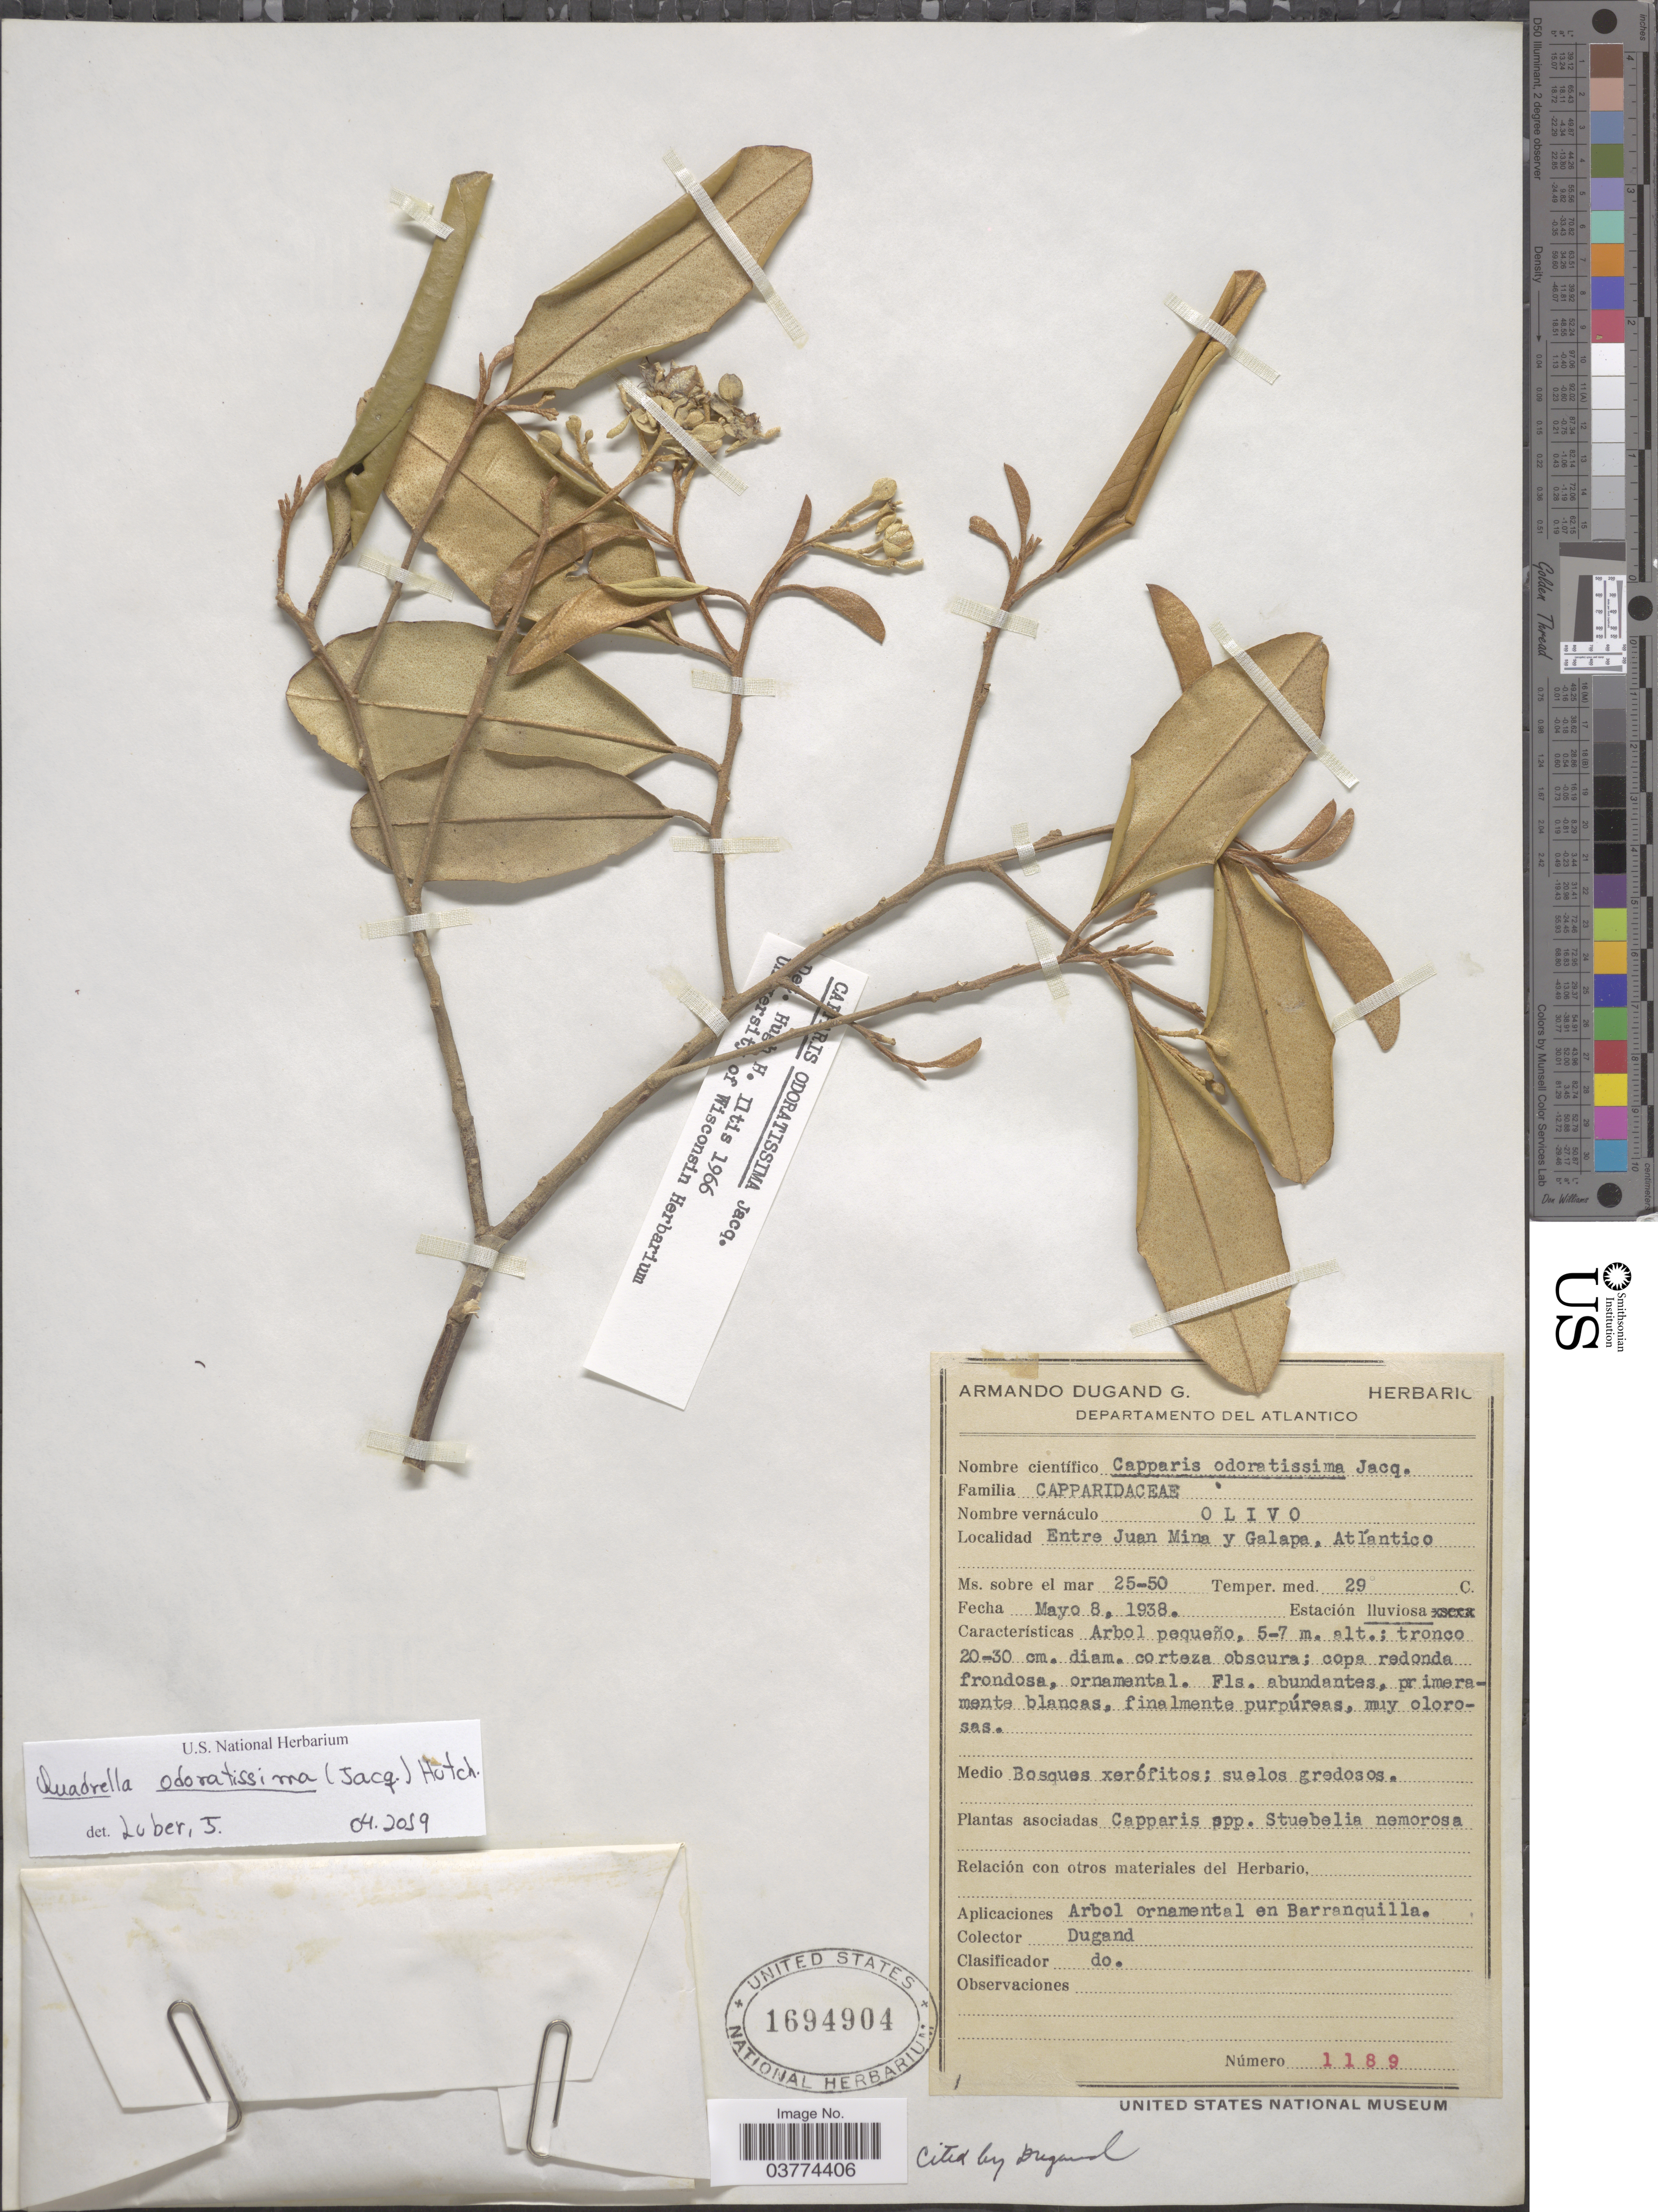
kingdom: Plantae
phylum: Tracheophyta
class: Magnoliopsida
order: Brassicales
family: Capparaceae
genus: Quadrella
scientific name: Quadrella odoratissima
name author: (Jacq.) Hutch.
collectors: A. Dugand G.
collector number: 1189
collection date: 1938-05-08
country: Colombia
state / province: Atlántico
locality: Entre Juan Mina y Galapa.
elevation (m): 25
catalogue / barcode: US 1694904